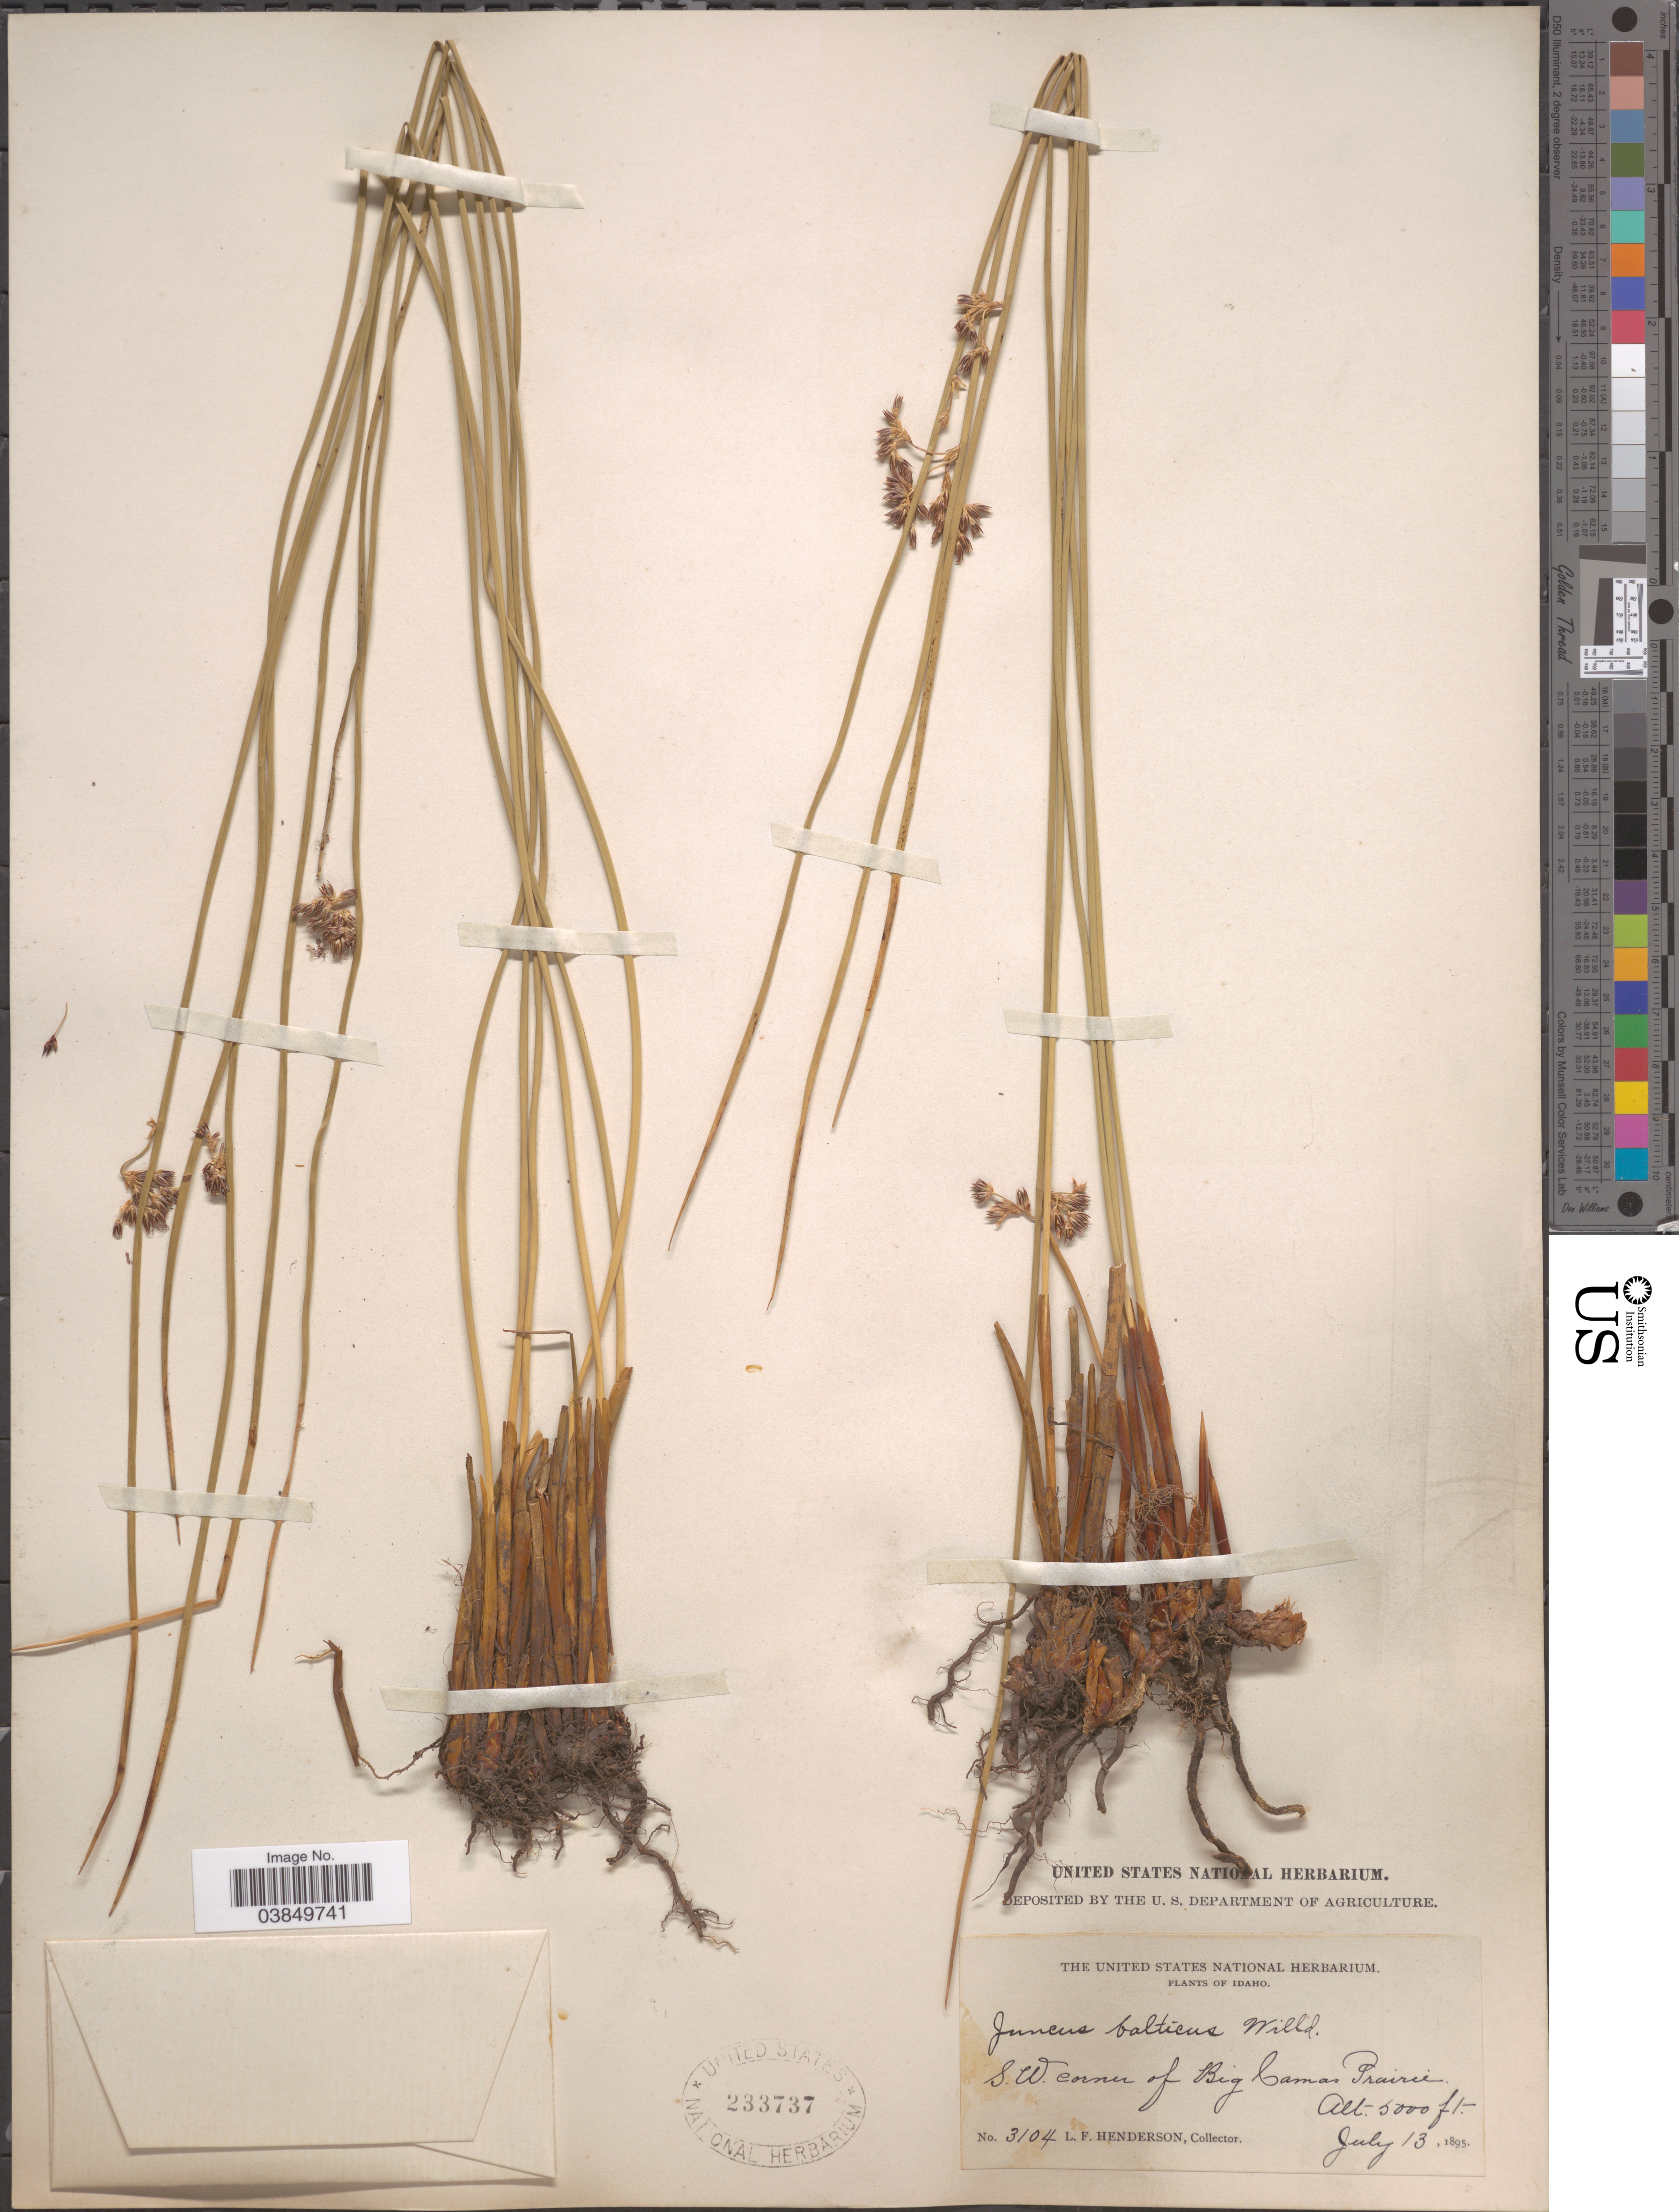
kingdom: Plantae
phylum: Tracheophyta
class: Liliopsida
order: Poales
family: Juncaceae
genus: Juncus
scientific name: Juncus balticus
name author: Willd.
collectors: L. Henderson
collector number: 3104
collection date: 1895-07-13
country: United States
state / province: Idaho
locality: S.W. corner of Big Camas Prairie.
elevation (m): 1524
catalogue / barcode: US 233737